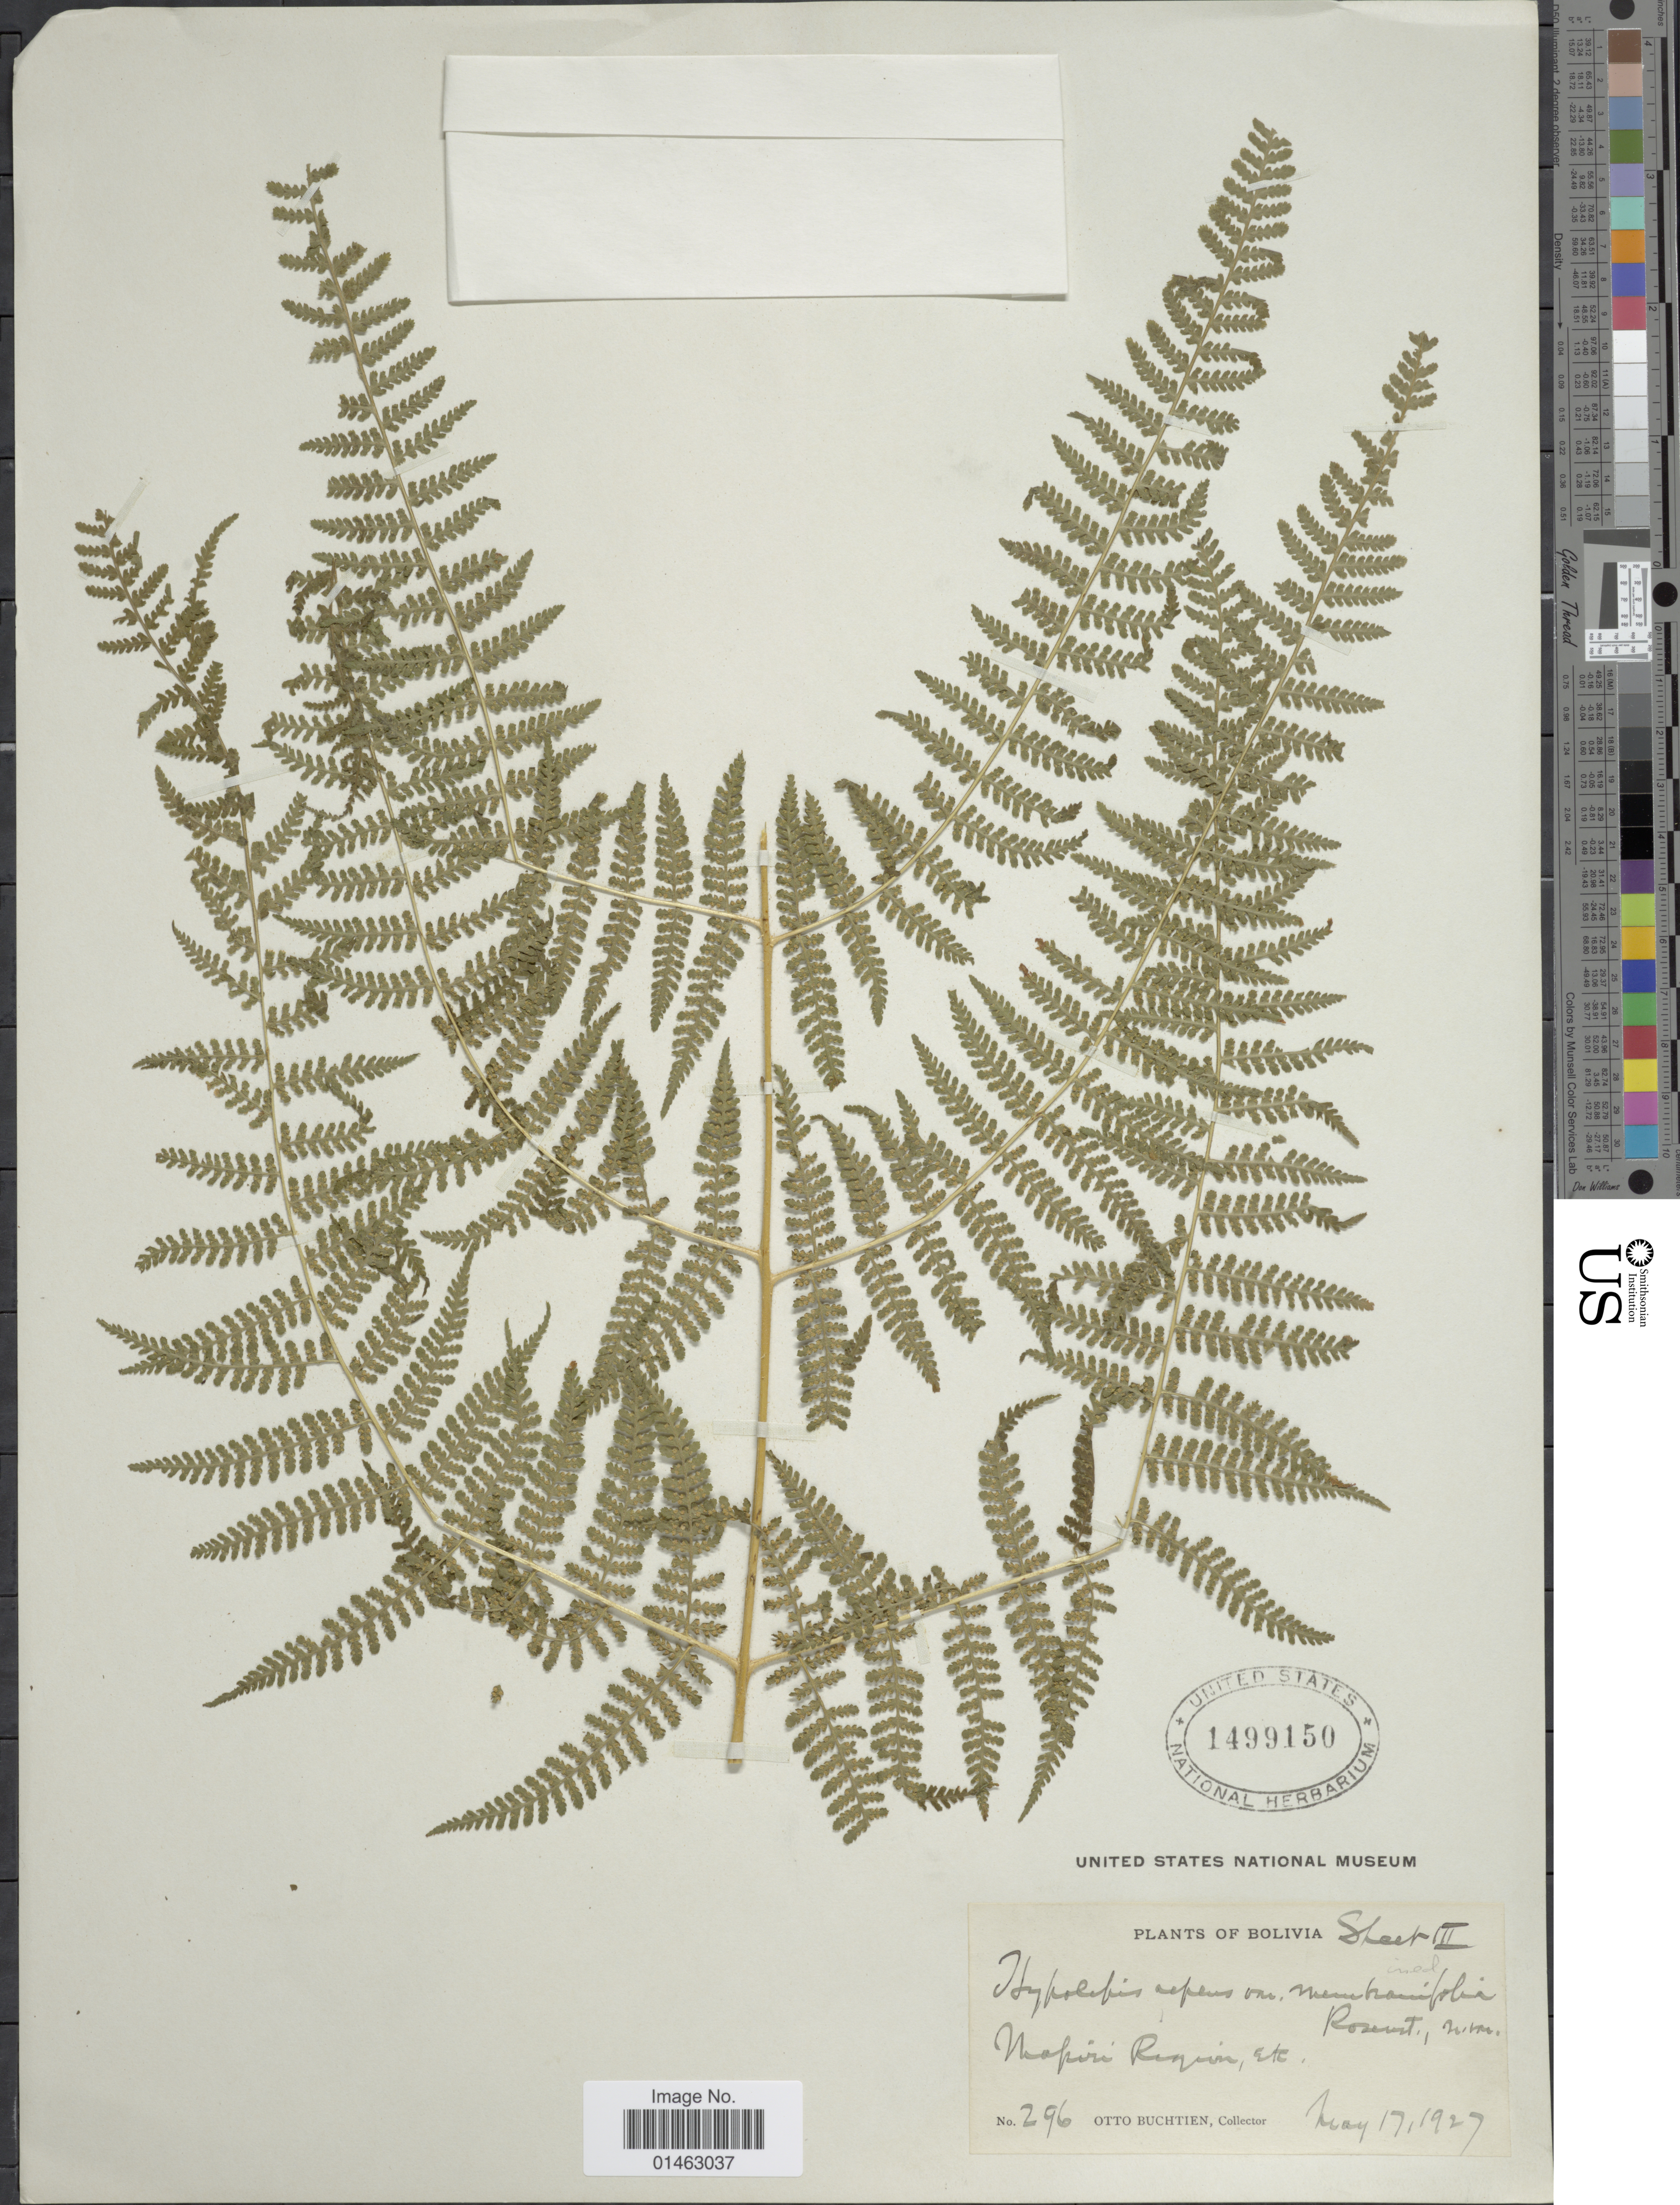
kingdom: Plantae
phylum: Tracheophyta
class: Polypodiopsida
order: Polypodiales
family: Dennstaedtiaceae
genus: Hypolepis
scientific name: Hypolepis repens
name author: (L.) C. Presl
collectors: O. Buchtien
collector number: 296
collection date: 1927-05-17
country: Bolivia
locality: Mapiri region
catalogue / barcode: US 1499150